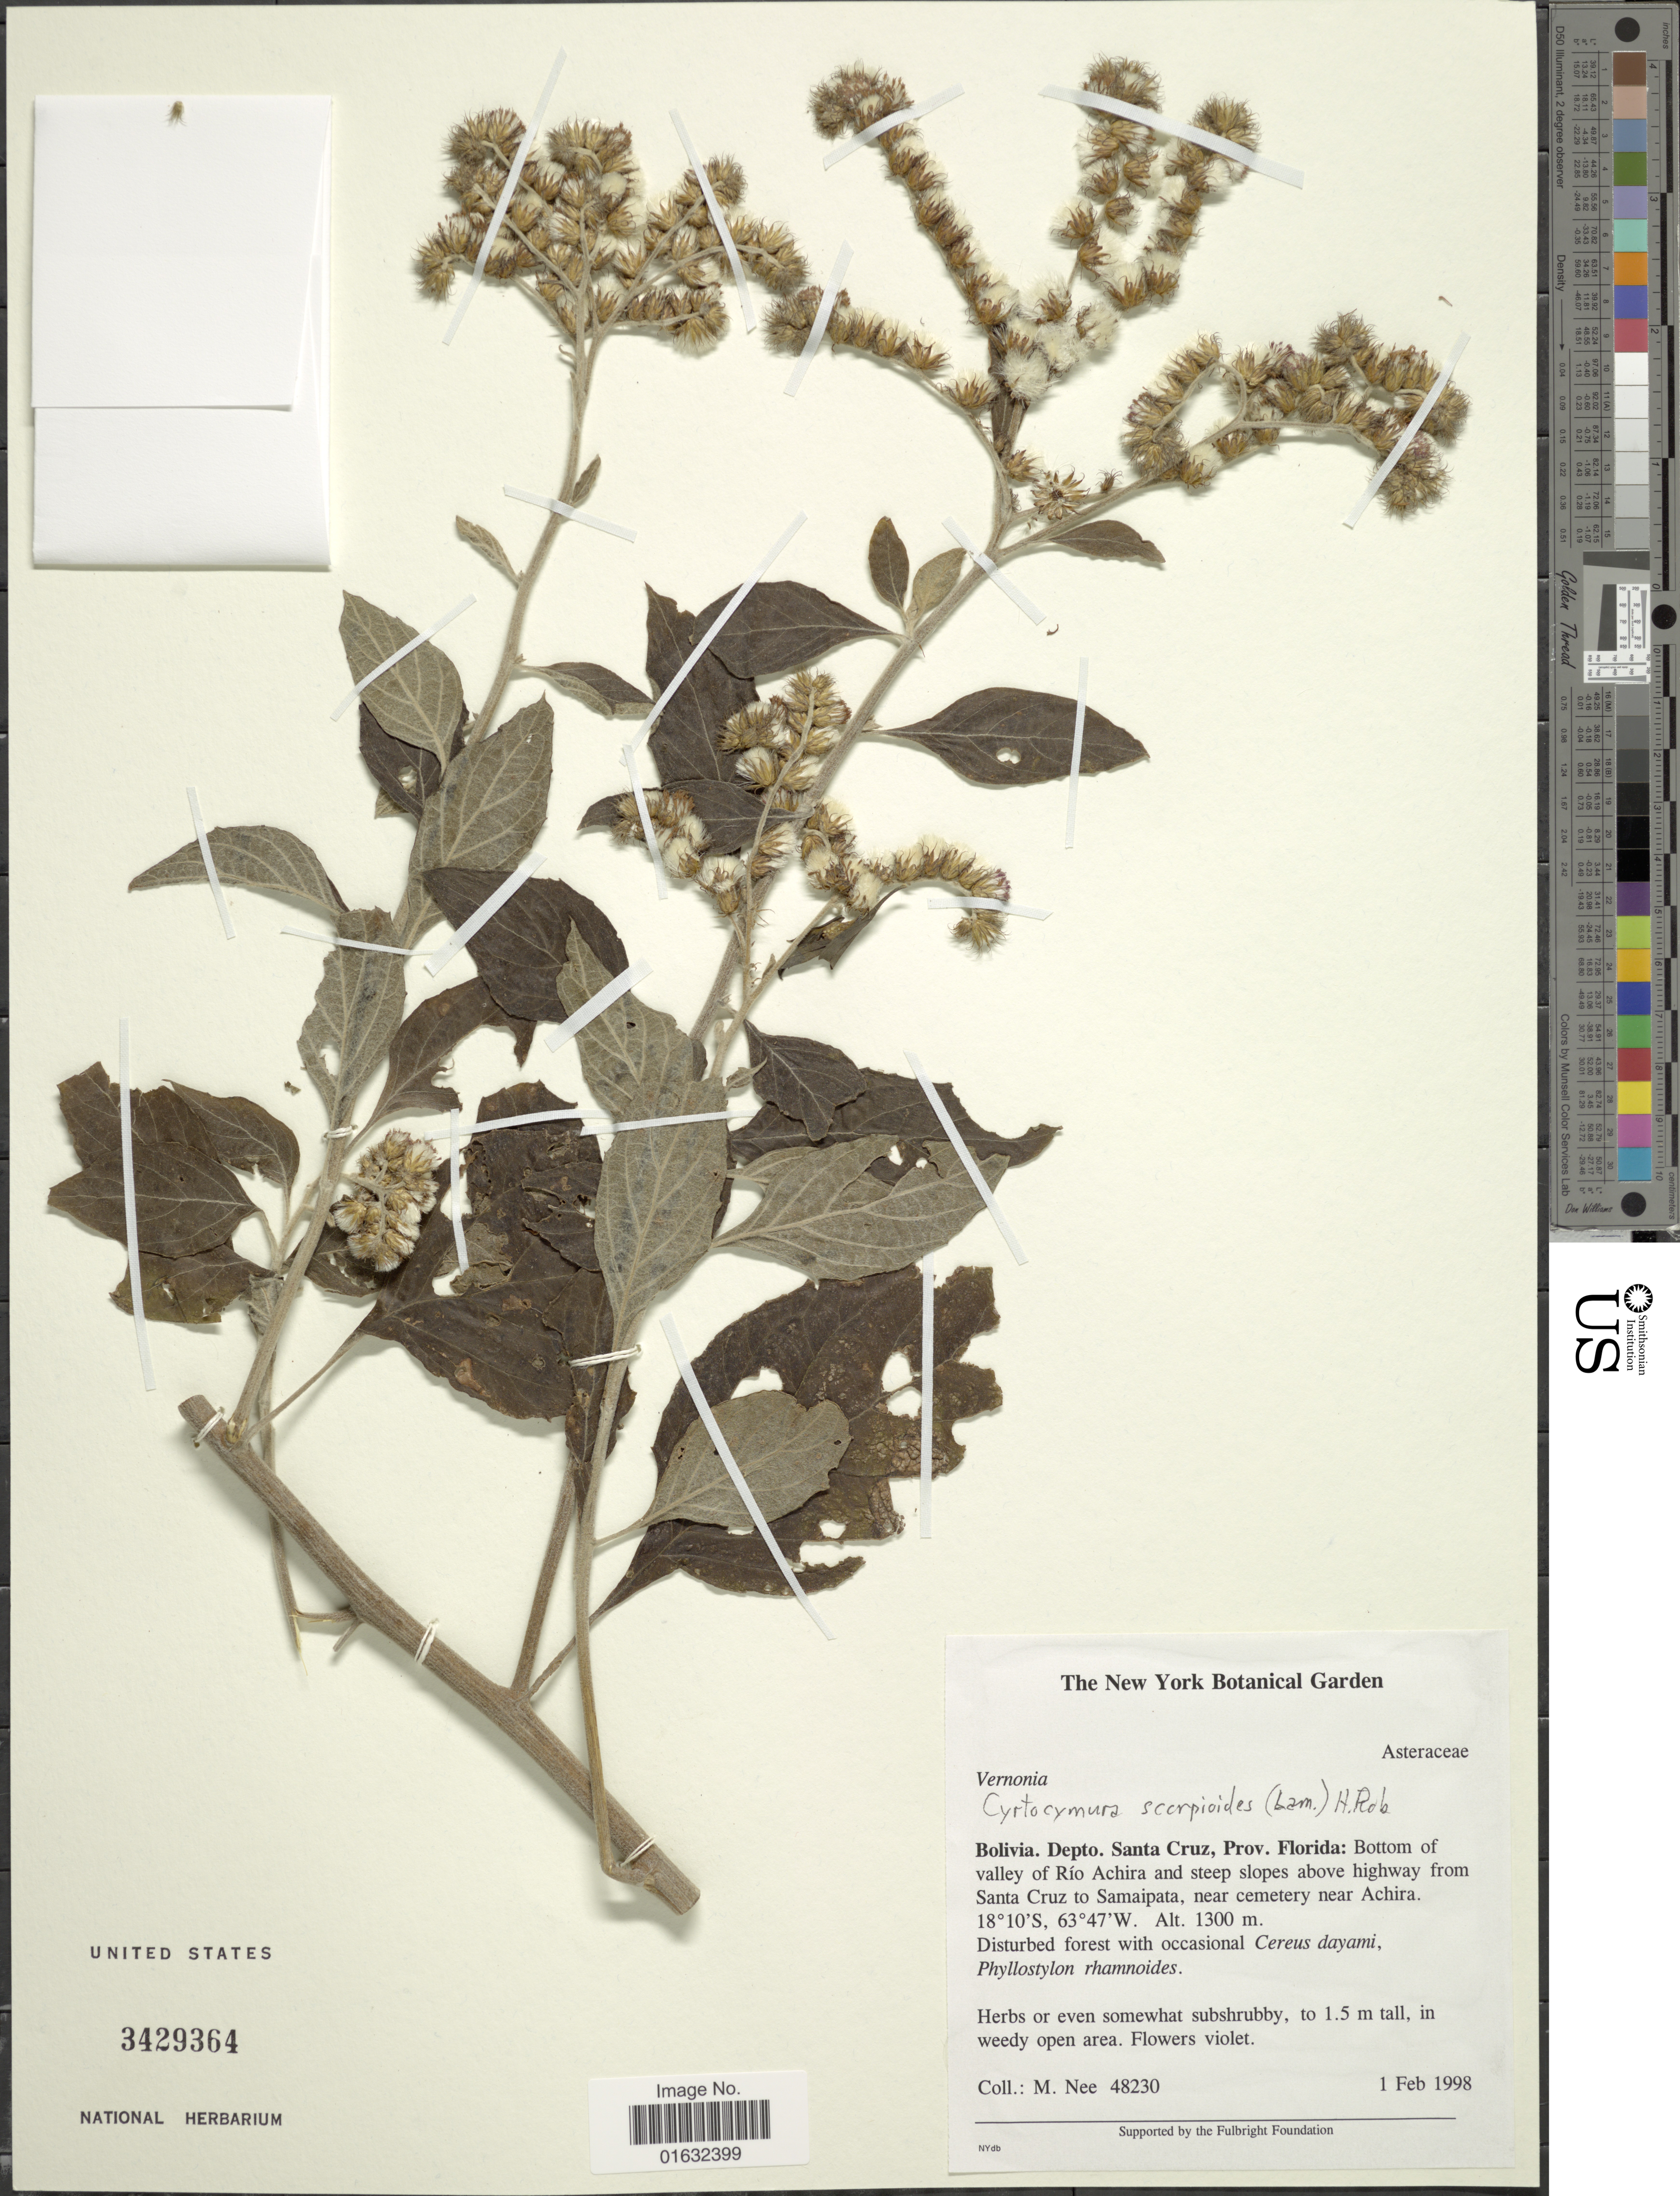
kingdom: Plantae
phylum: Tracheophyta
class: Magnoliopsida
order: Asterales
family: Asteraceae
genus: Cyrtocymura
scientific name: Cyrtocymura cincta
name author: (Griseb.) H. Rob.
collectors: M. Nee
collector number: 48230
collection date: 1998-02-01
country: Bolivia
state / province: Santa Cruz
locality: Prov. Florida: Bottom of valley of Río Achira and steep slopes above highway from Santa Cruz to Samaipata, near cemetery near Achira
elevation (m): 1300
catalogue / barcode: US 3429364